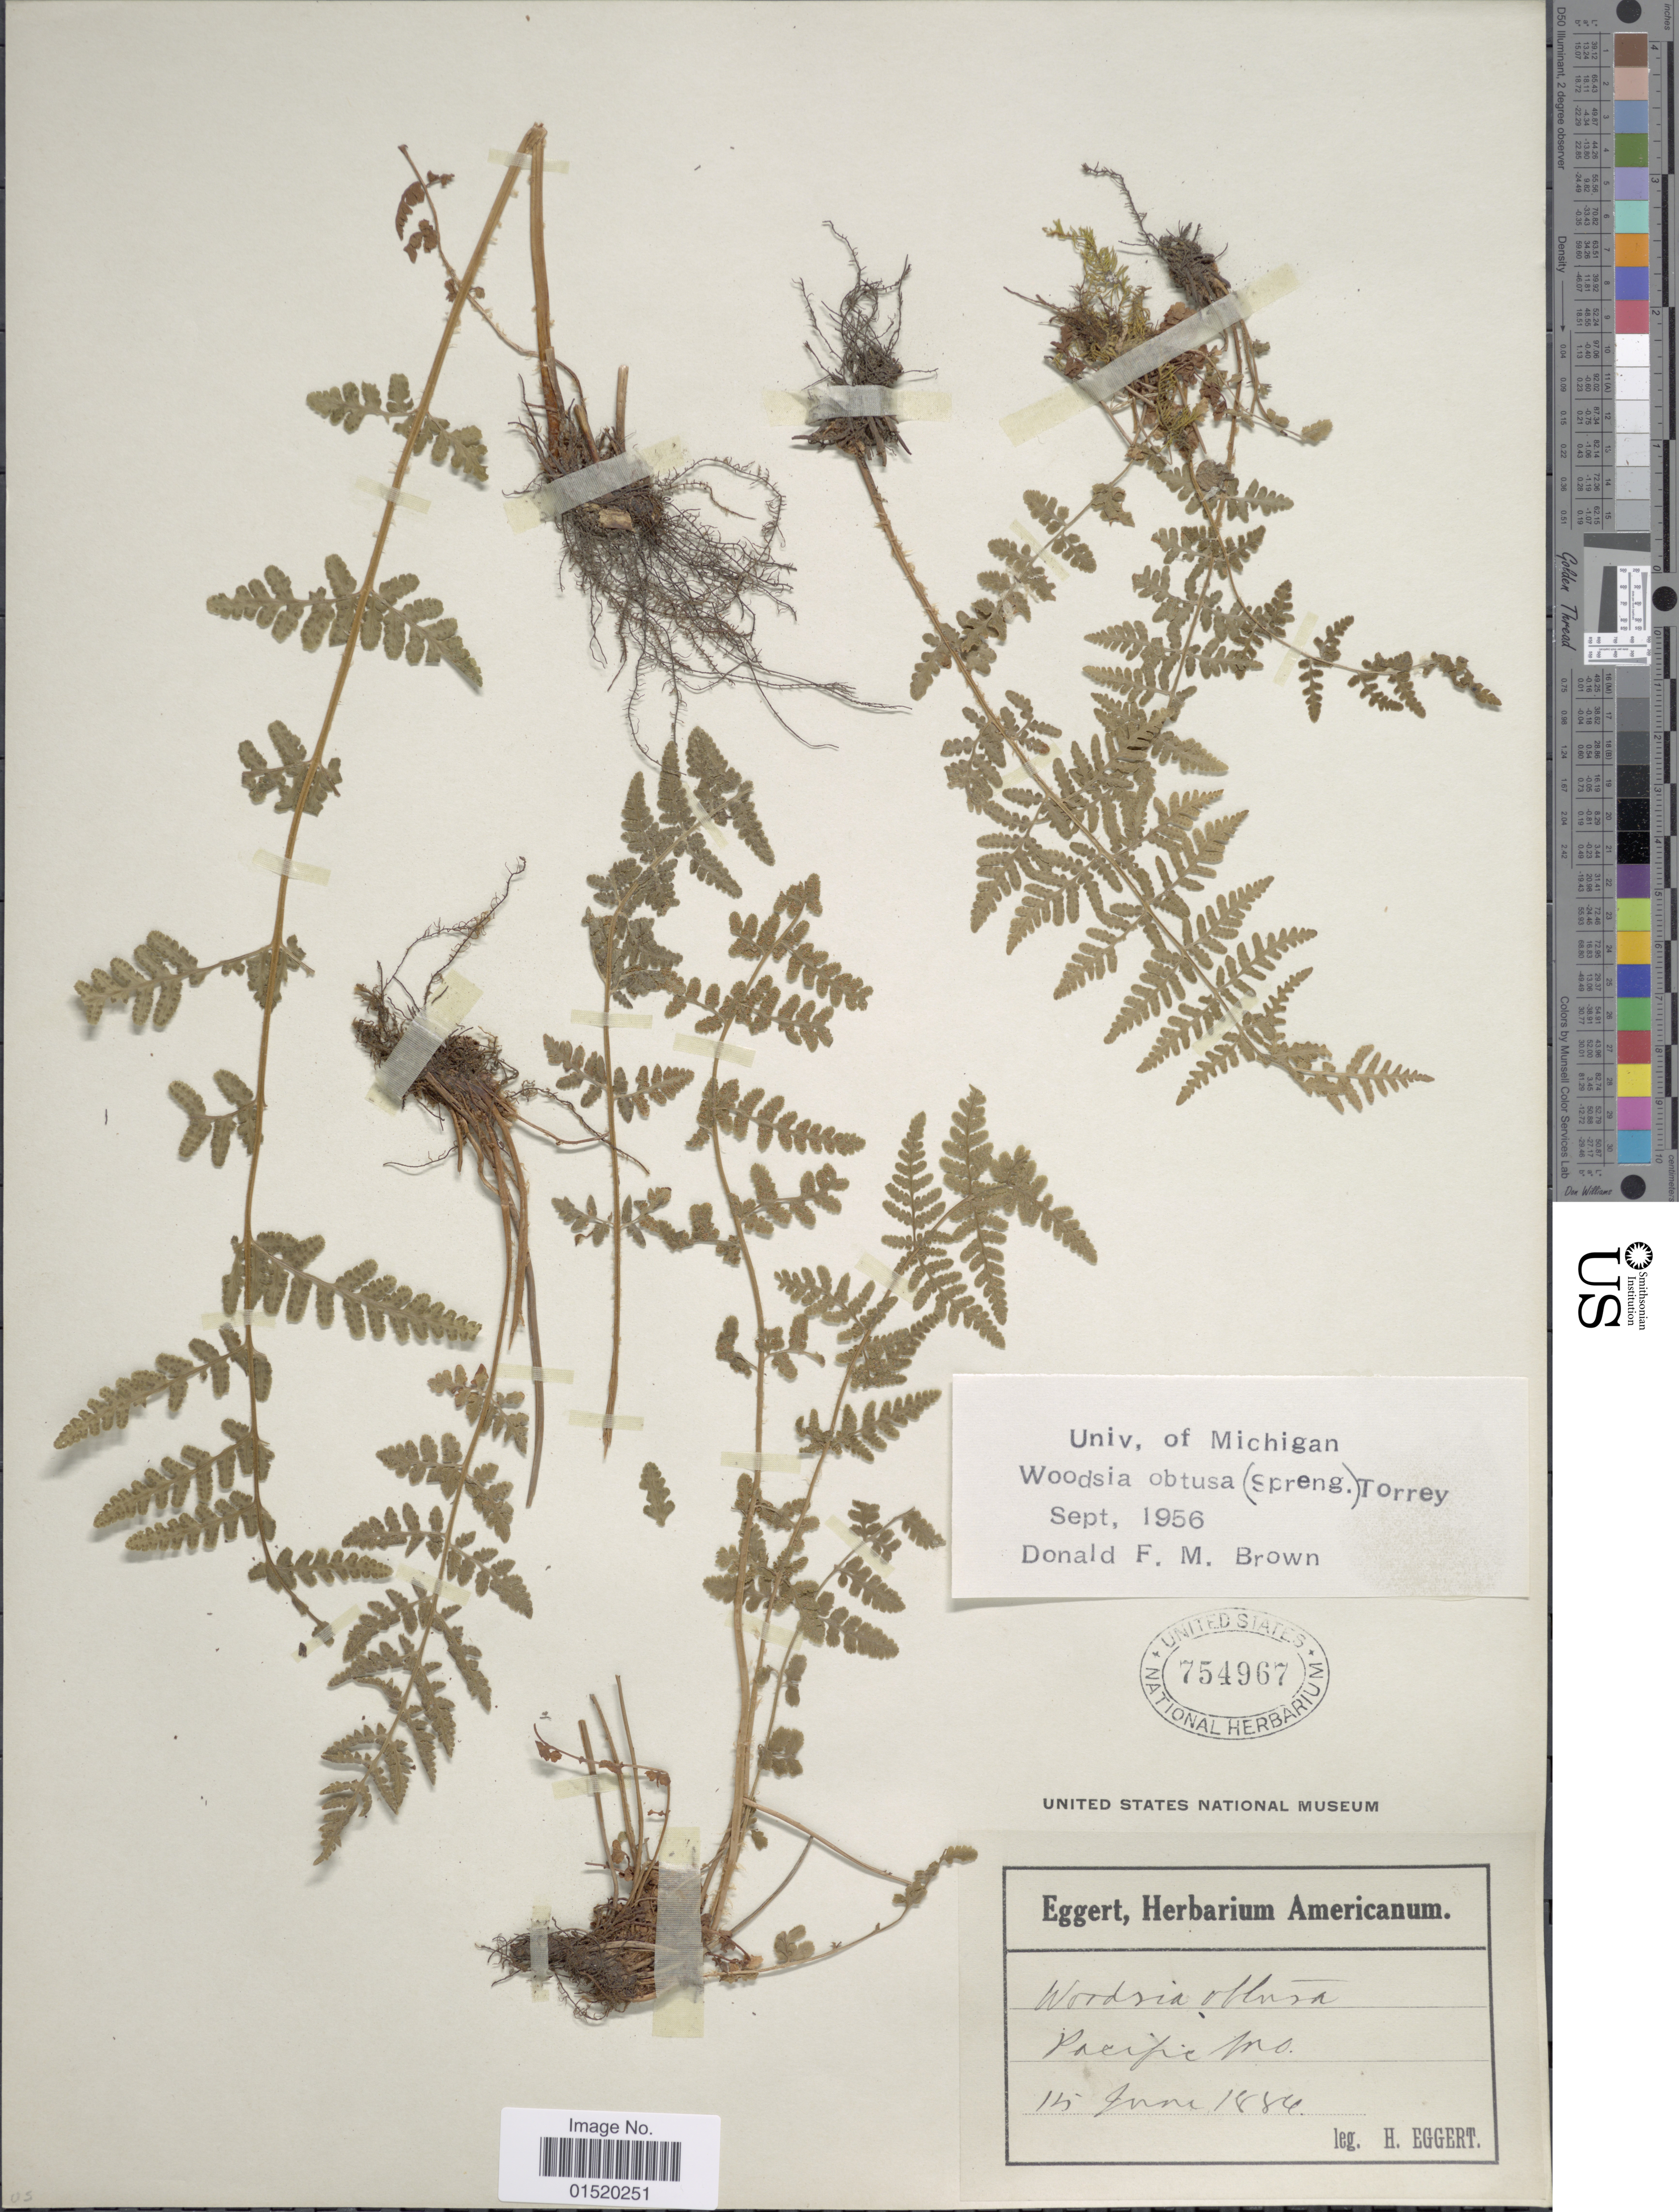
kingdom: Plantae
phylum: Tracheophyta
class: Polypodiopsida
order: Polypodiales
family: Woodsiaceae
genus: Woodsia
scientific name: Woodsia obtusa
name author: (Spreng.) Torr.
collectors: H. Eggert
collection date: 1884-06-15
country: United States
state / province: Missouri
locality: Pacific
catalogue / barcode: US 754967